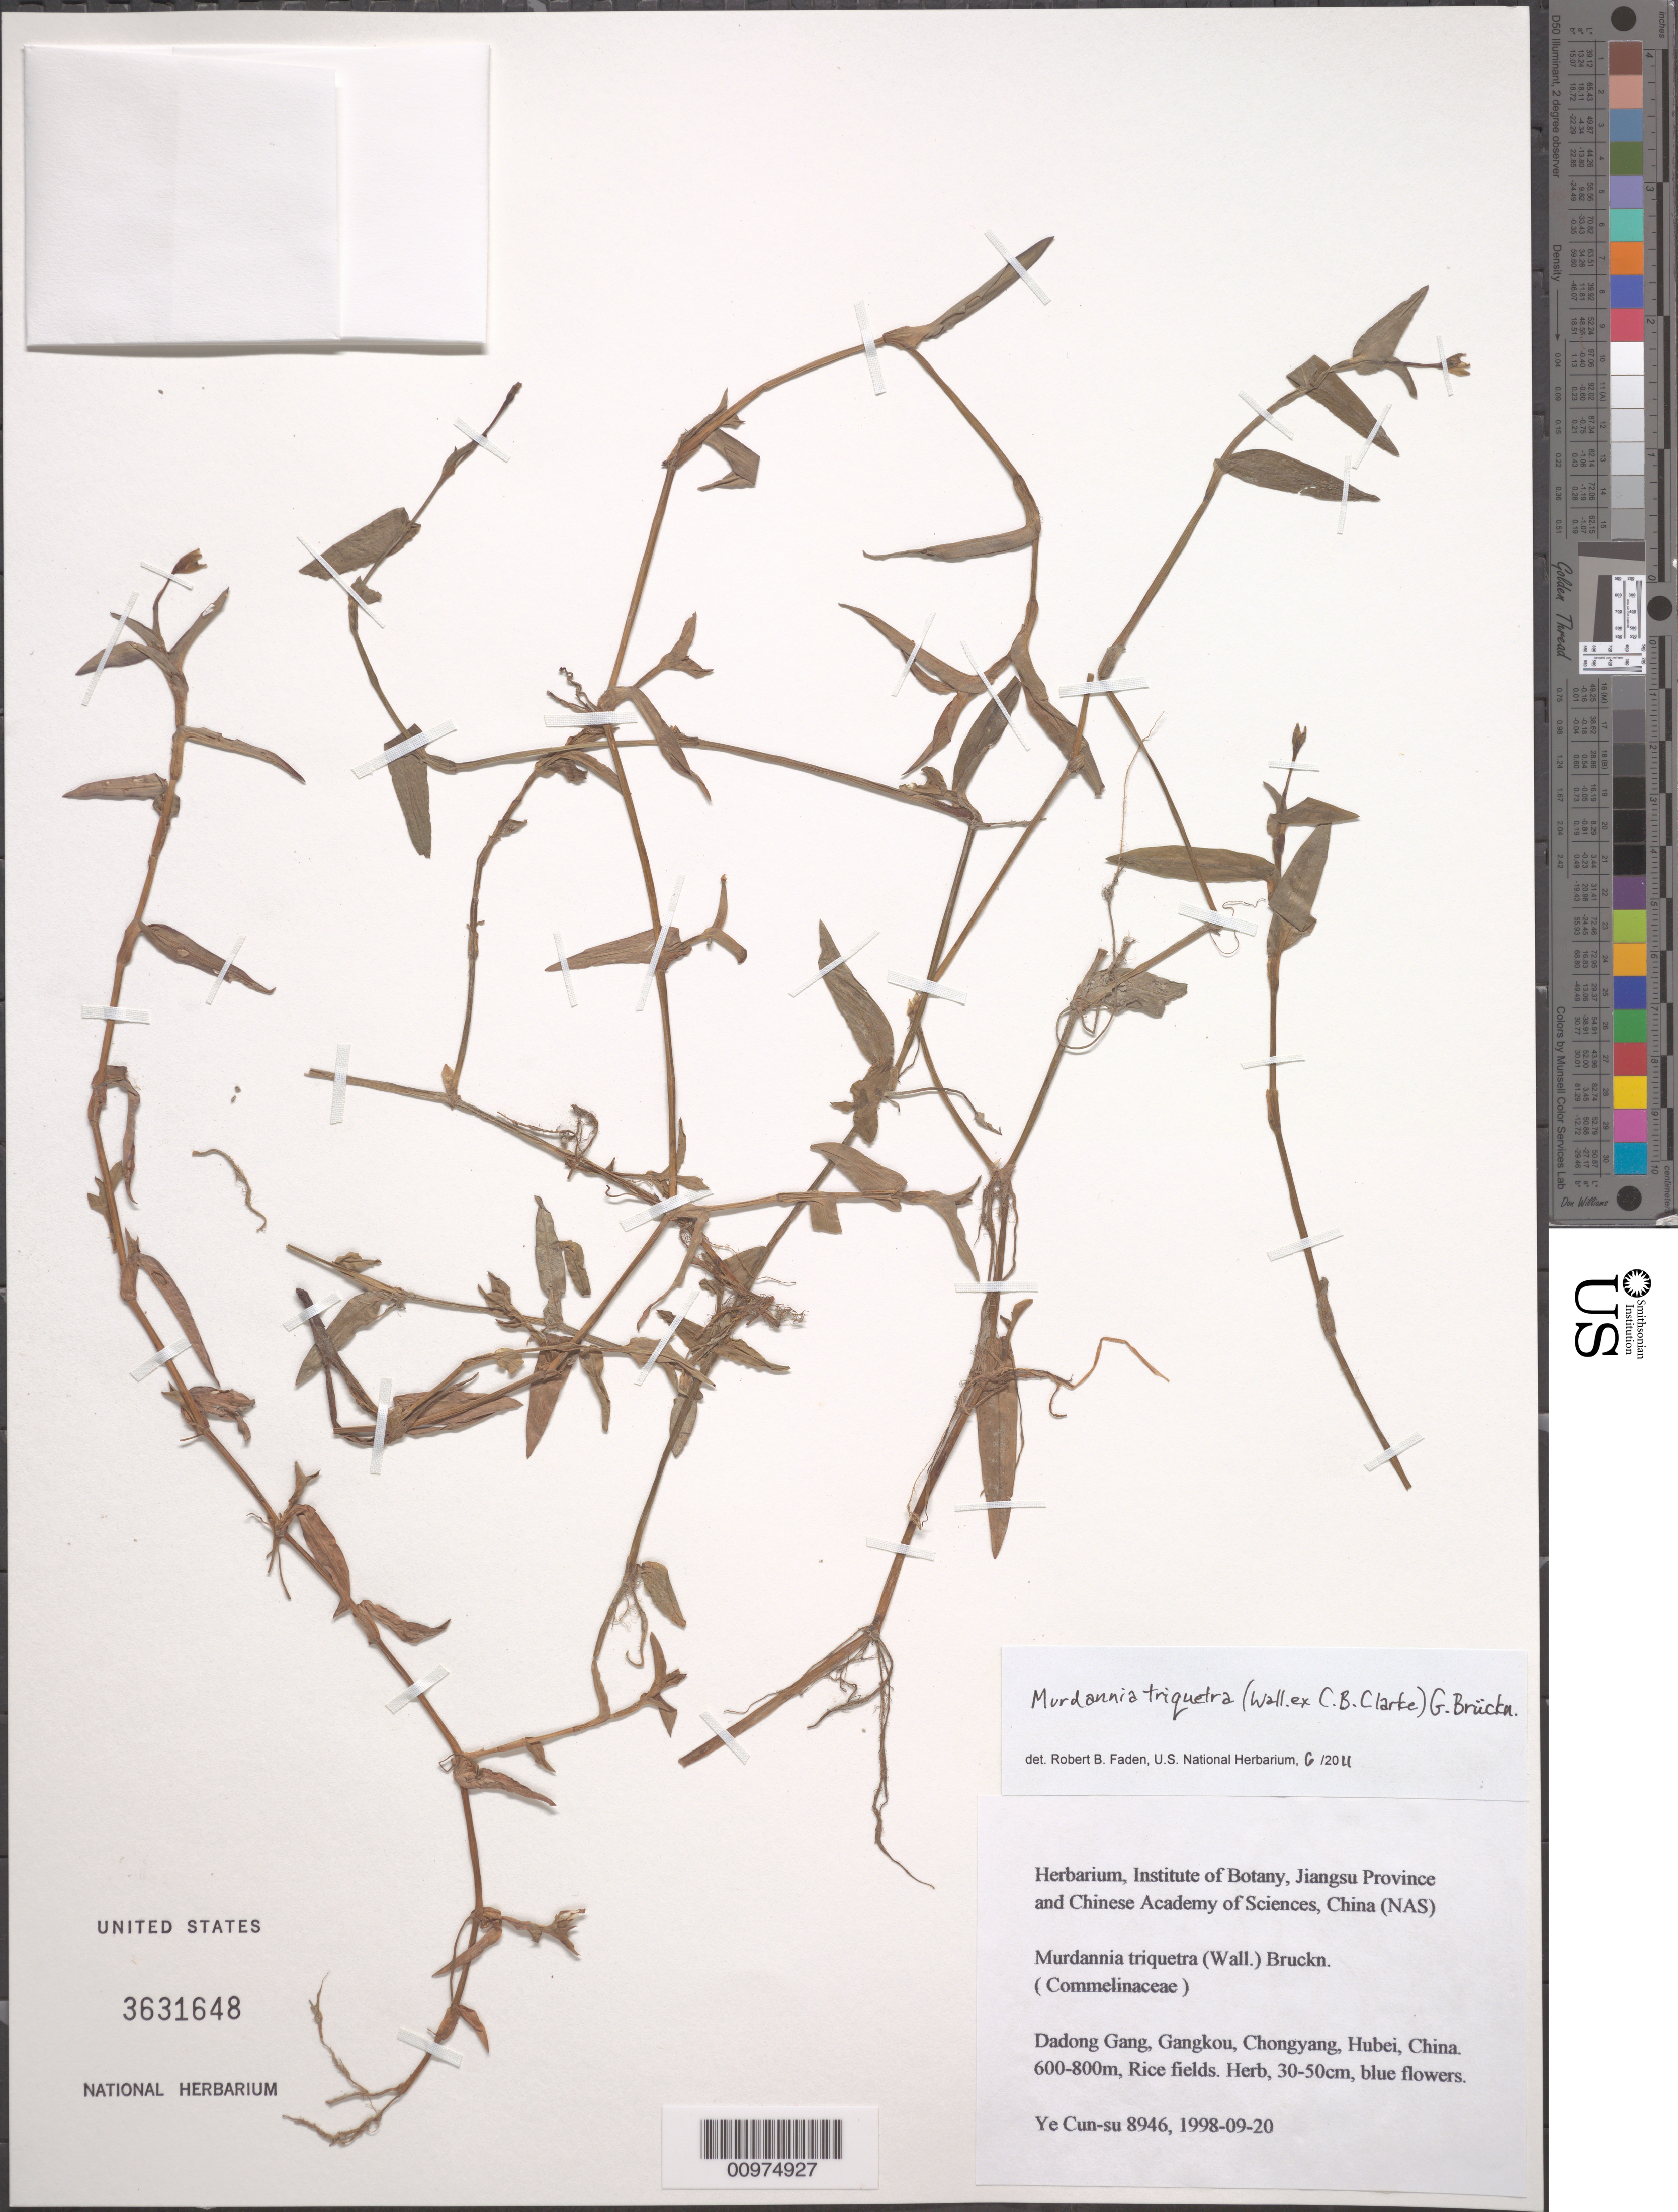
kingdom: Plantae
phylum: Tracheophyta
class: Liliopsida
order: Commelinales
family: Commelinaceae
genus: Murdannia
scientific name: Murdannia triquetra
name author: (Wall. ex C.B. Clarke) G. Brückn.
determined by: Faden, Robert B., (US), Smithsonian Institution - National Museum of Natural History (UNITED STATES)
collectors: Ye Cun-su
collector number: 8946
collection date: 1998-09-20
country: China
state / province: Hubei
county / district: Chongyang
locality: Dadong Gang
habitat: Rice fields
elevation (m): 600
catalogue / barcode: US 3631648